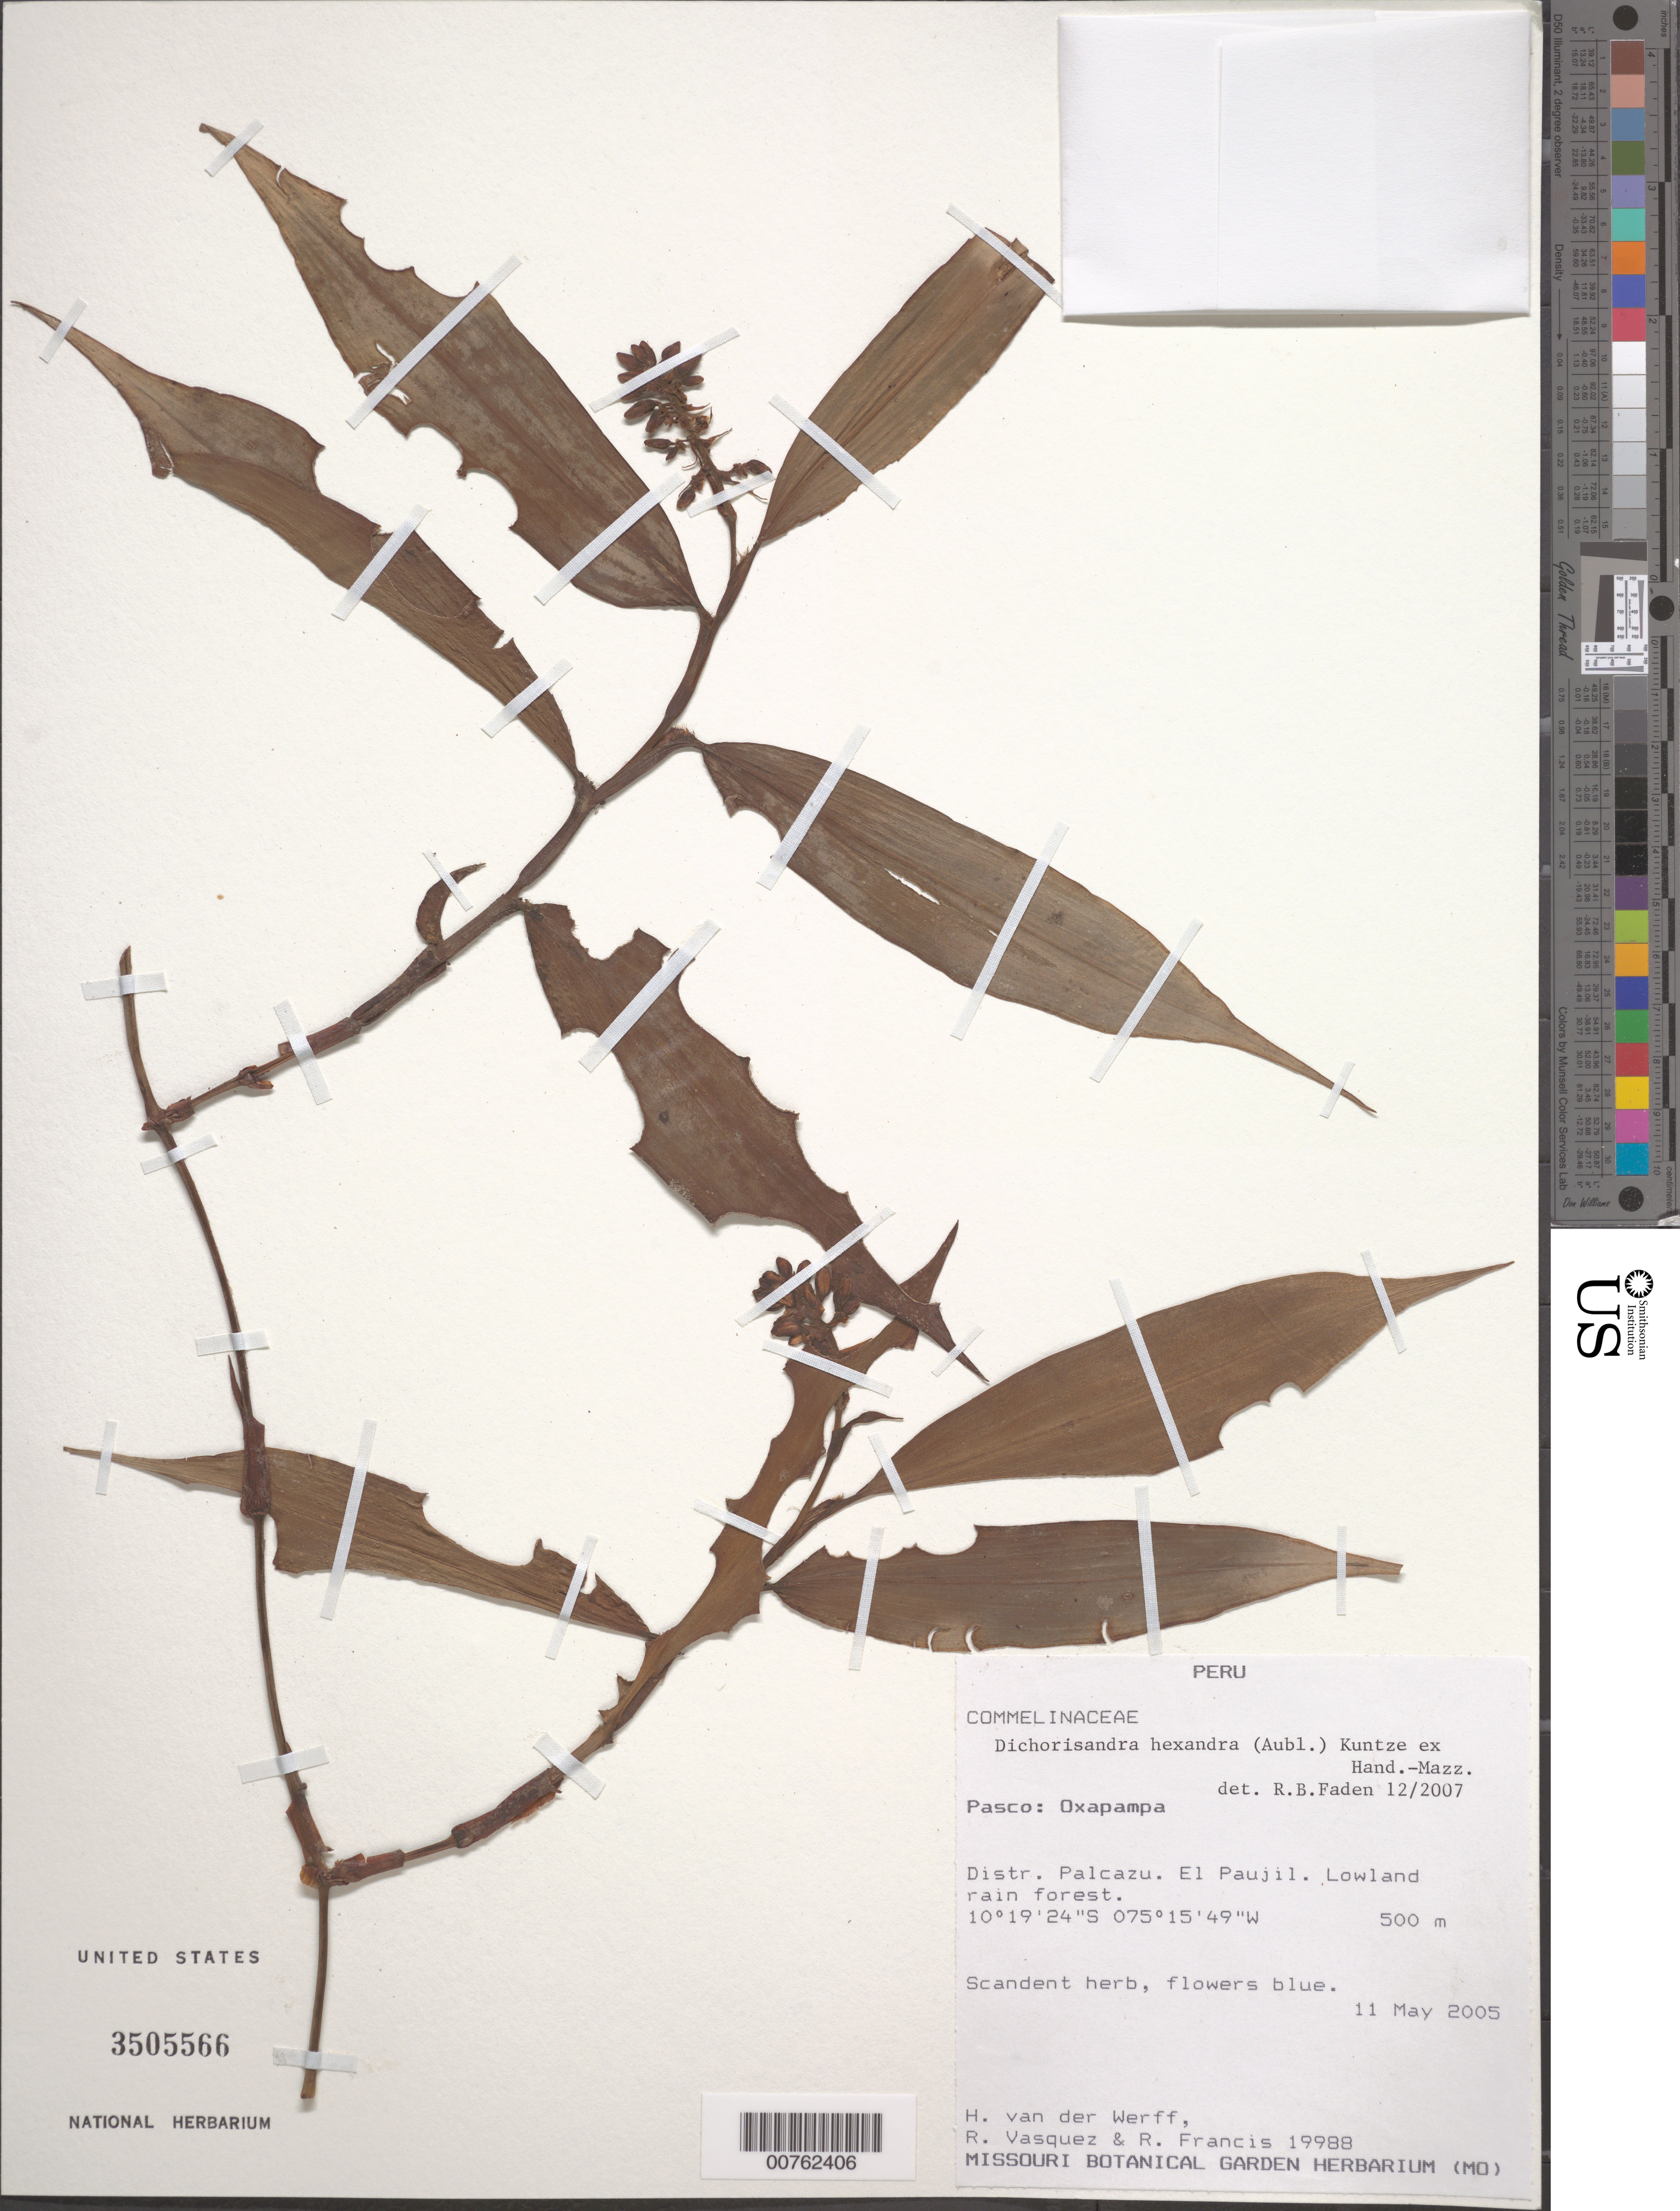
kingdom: Plantae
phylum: Tracheophyta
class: Liliopsida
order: Commelinales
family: Commelinaceae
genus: Dichorisandra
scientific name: Dichorisandra hexandra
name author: (Aubl.) Standl.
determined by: Faden, Robert B., (US), Smithsonian Institution - National Museum of Natural History (UNITED STATES)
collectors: H. van der Werff, R. Vasquez & R. Francis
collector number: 19988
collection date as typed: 11 May 2005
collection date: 2005-05-11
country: Peru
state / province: Pasco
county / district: Oxapampa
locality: Distr. Palcazu. El Paujil.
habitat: Lowland rain forest.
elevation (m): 500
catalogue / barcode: US 3505566